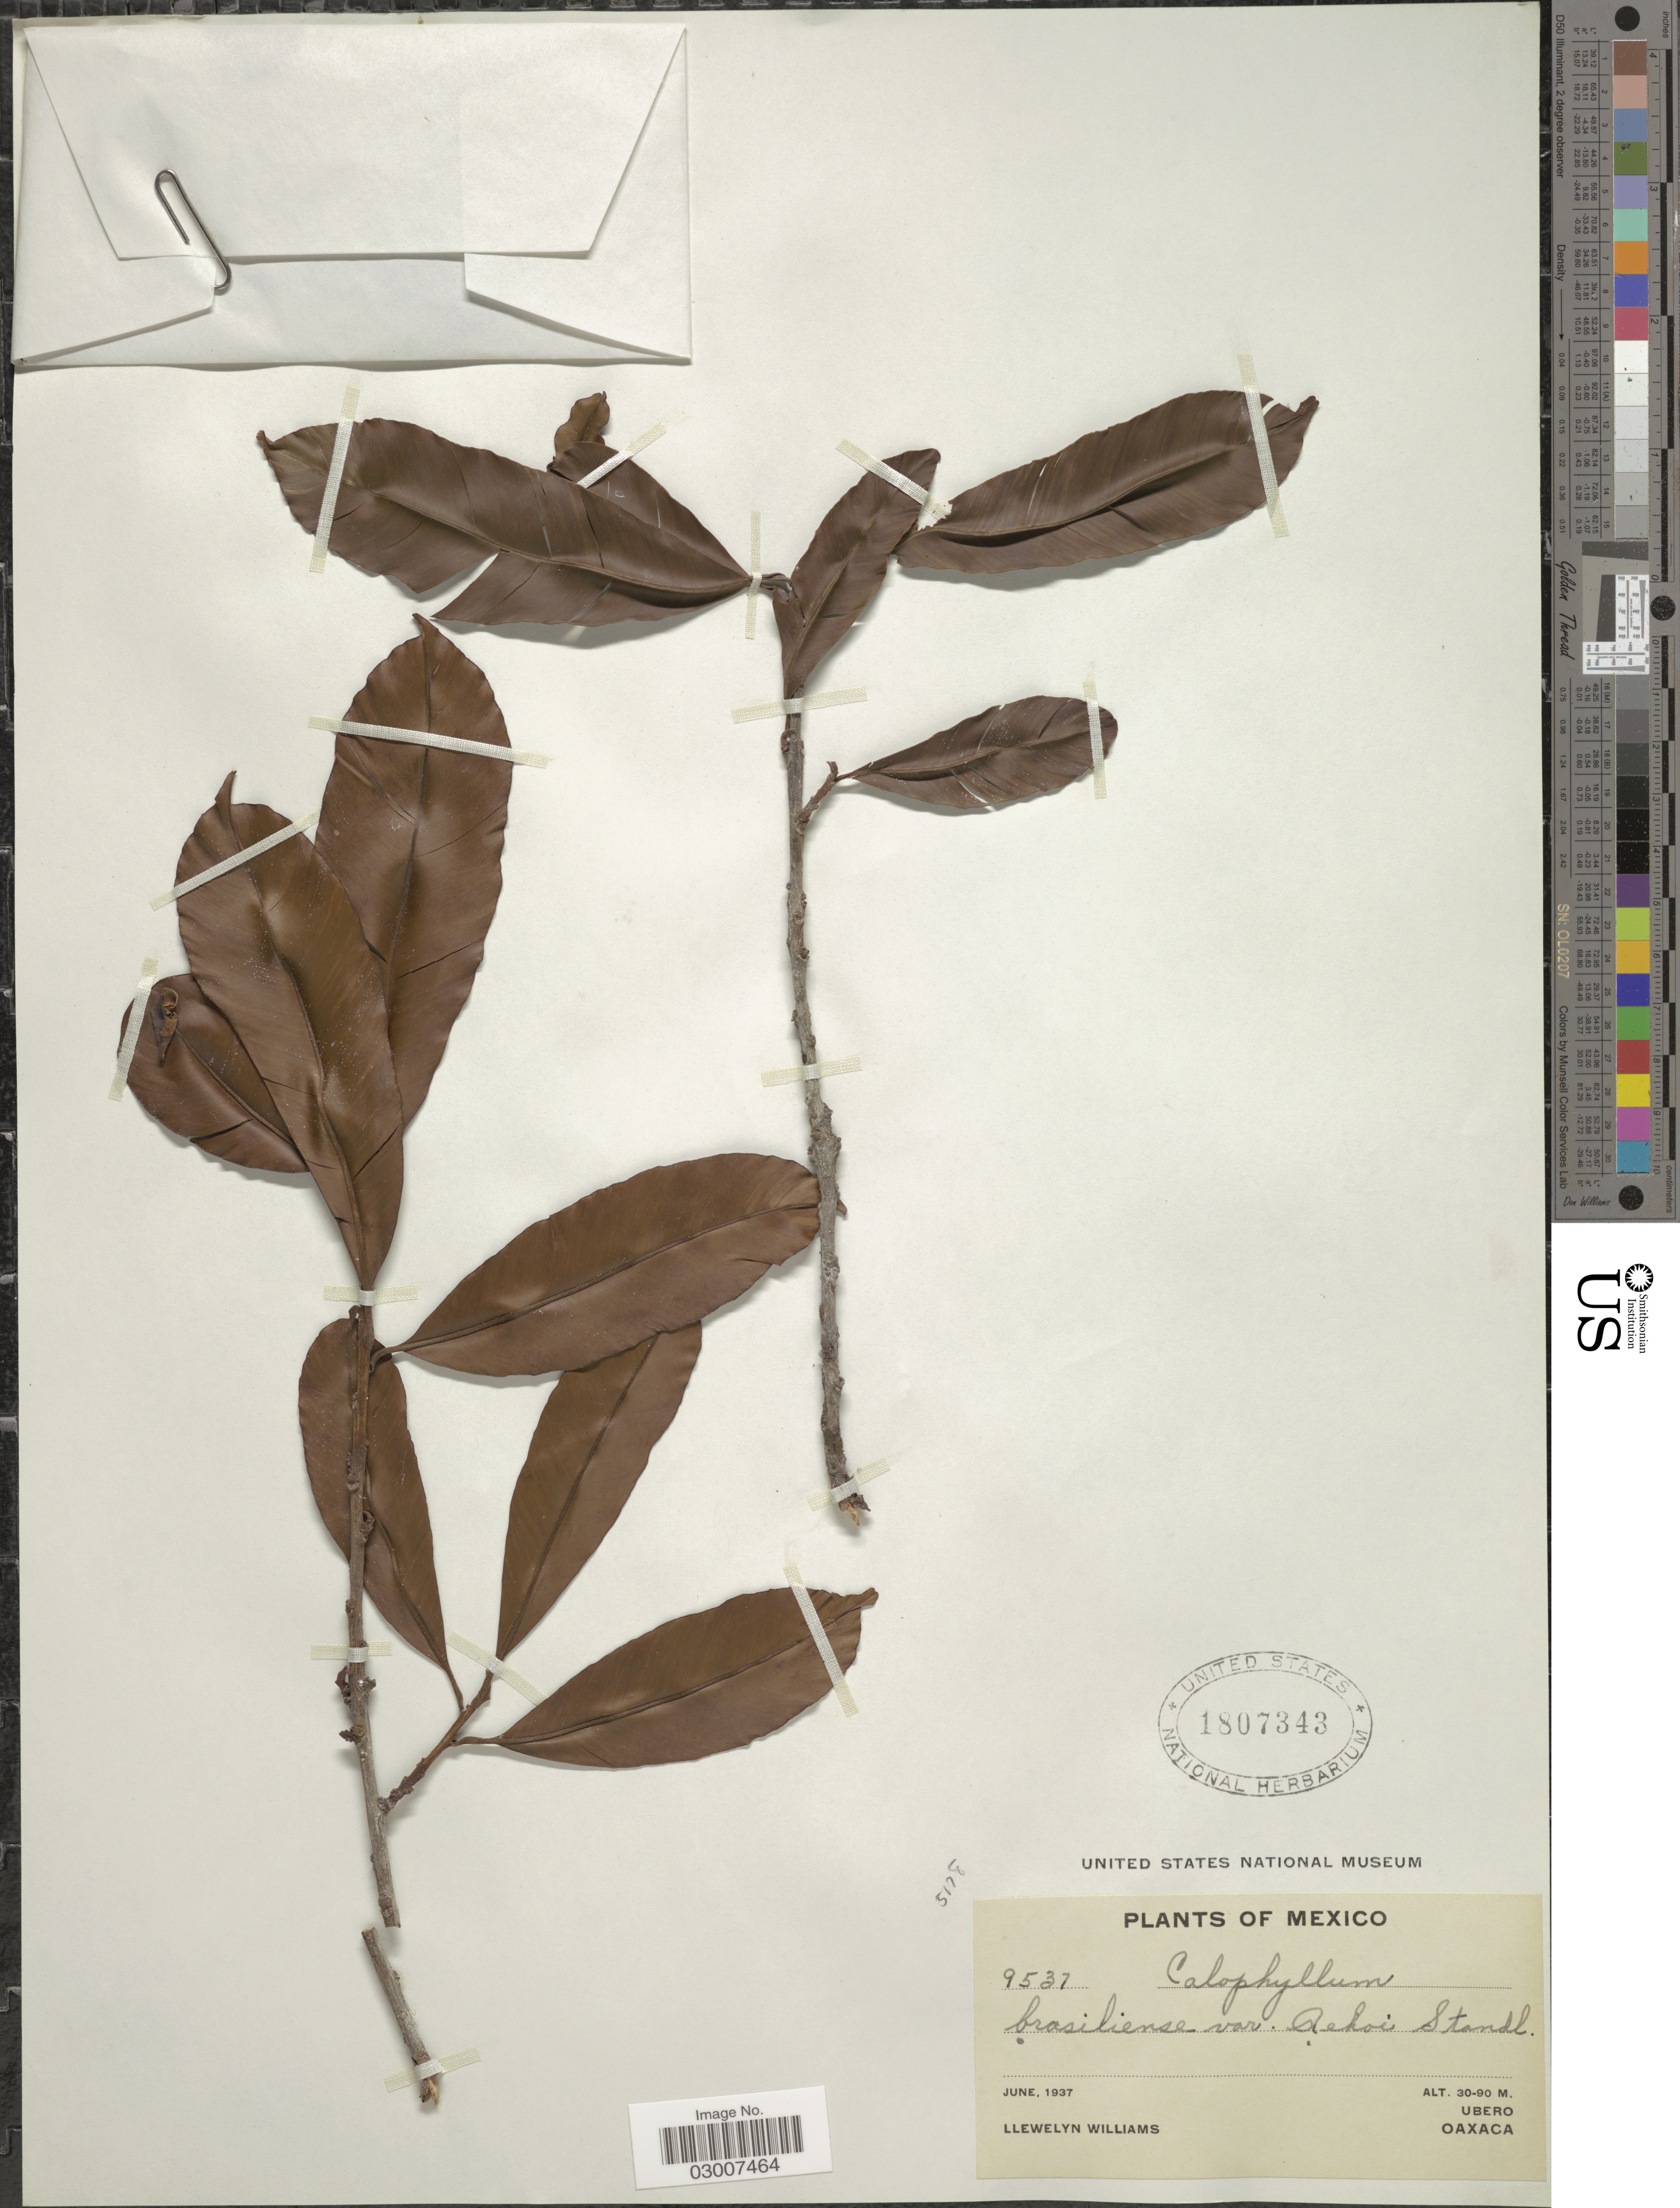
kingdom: Plantae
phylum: Tracheophyta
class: Magnoliopsida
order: Malpighiales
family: Calophyllaceae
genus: Calophyllum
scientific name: Calophyllum brasiliense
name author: Cambess.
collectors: Ll. Williams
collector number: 9537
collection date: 1937-06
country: Mexico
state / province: Oaxaca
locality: Ubero.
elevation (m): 30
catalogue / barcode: US 1807343